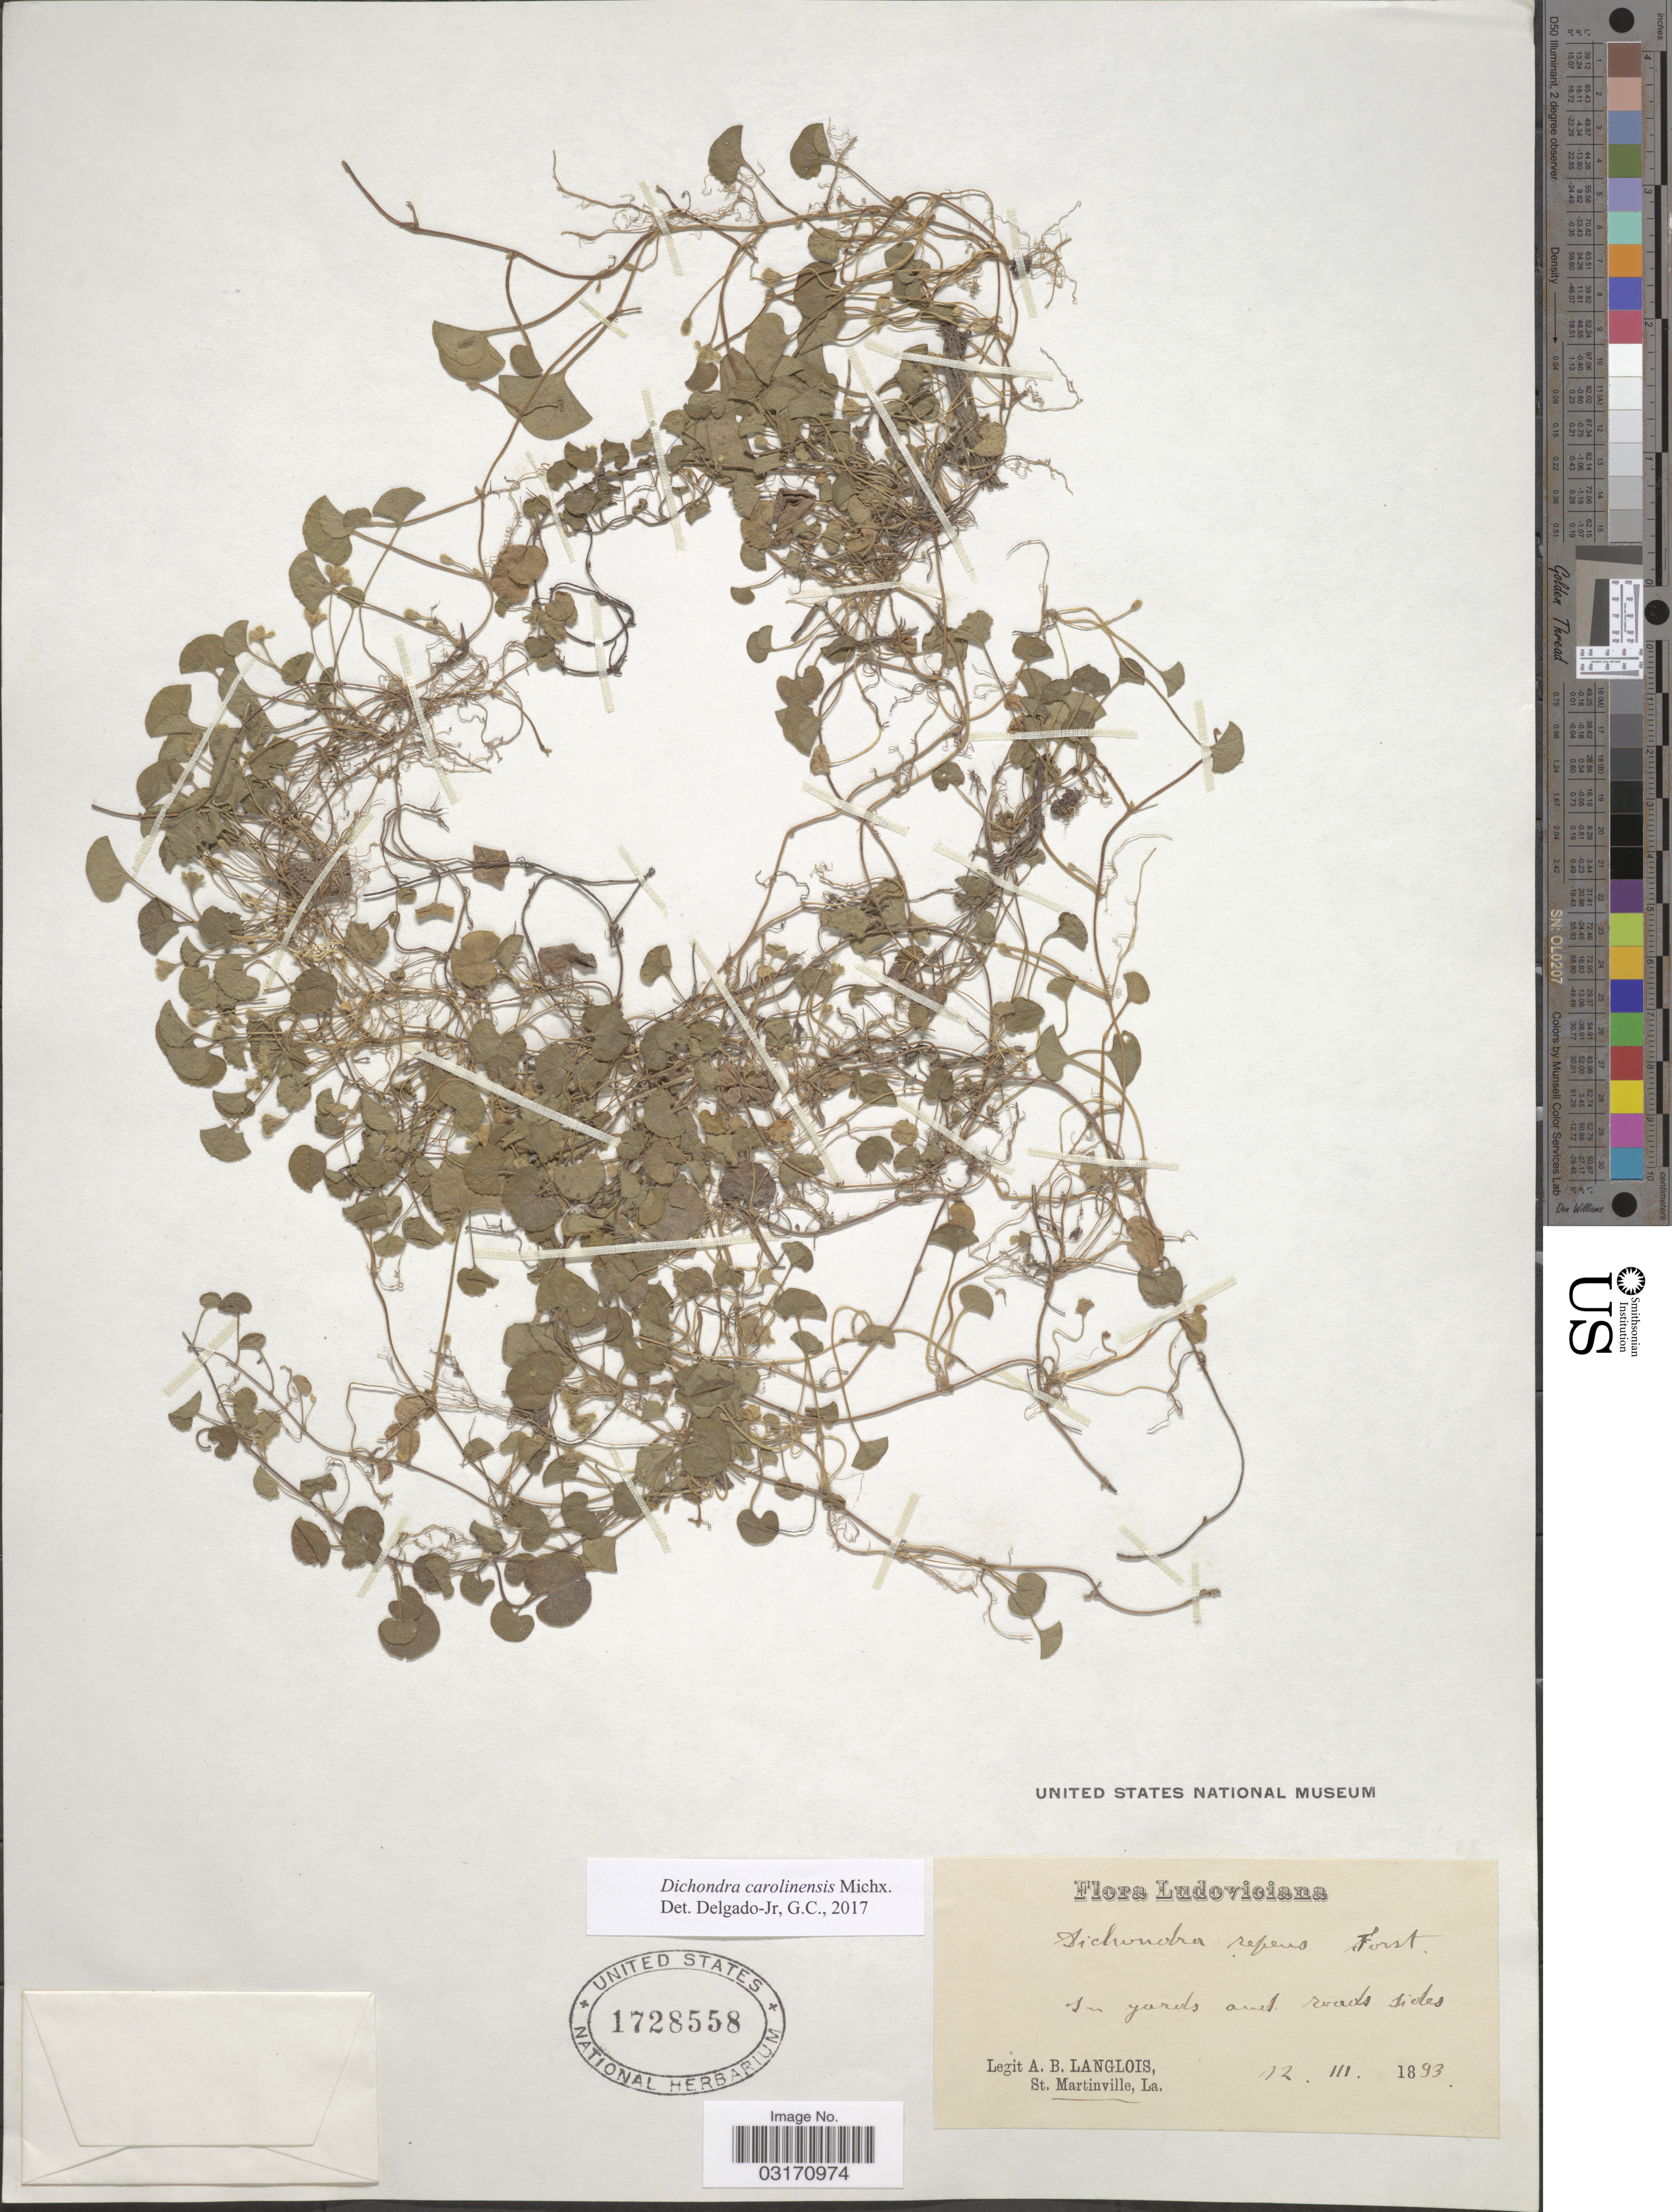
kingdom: Plantae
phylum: Tracheophyta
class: Magnoliopsida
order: Solanales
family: Convolvulaceae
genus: Dichondra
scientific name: Dichondra carolinensis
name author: Michx.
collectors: A. Langlois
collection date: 1893-03-12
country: United States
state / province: Louisiana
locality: Ludoviciana.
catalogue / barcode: US 1728558